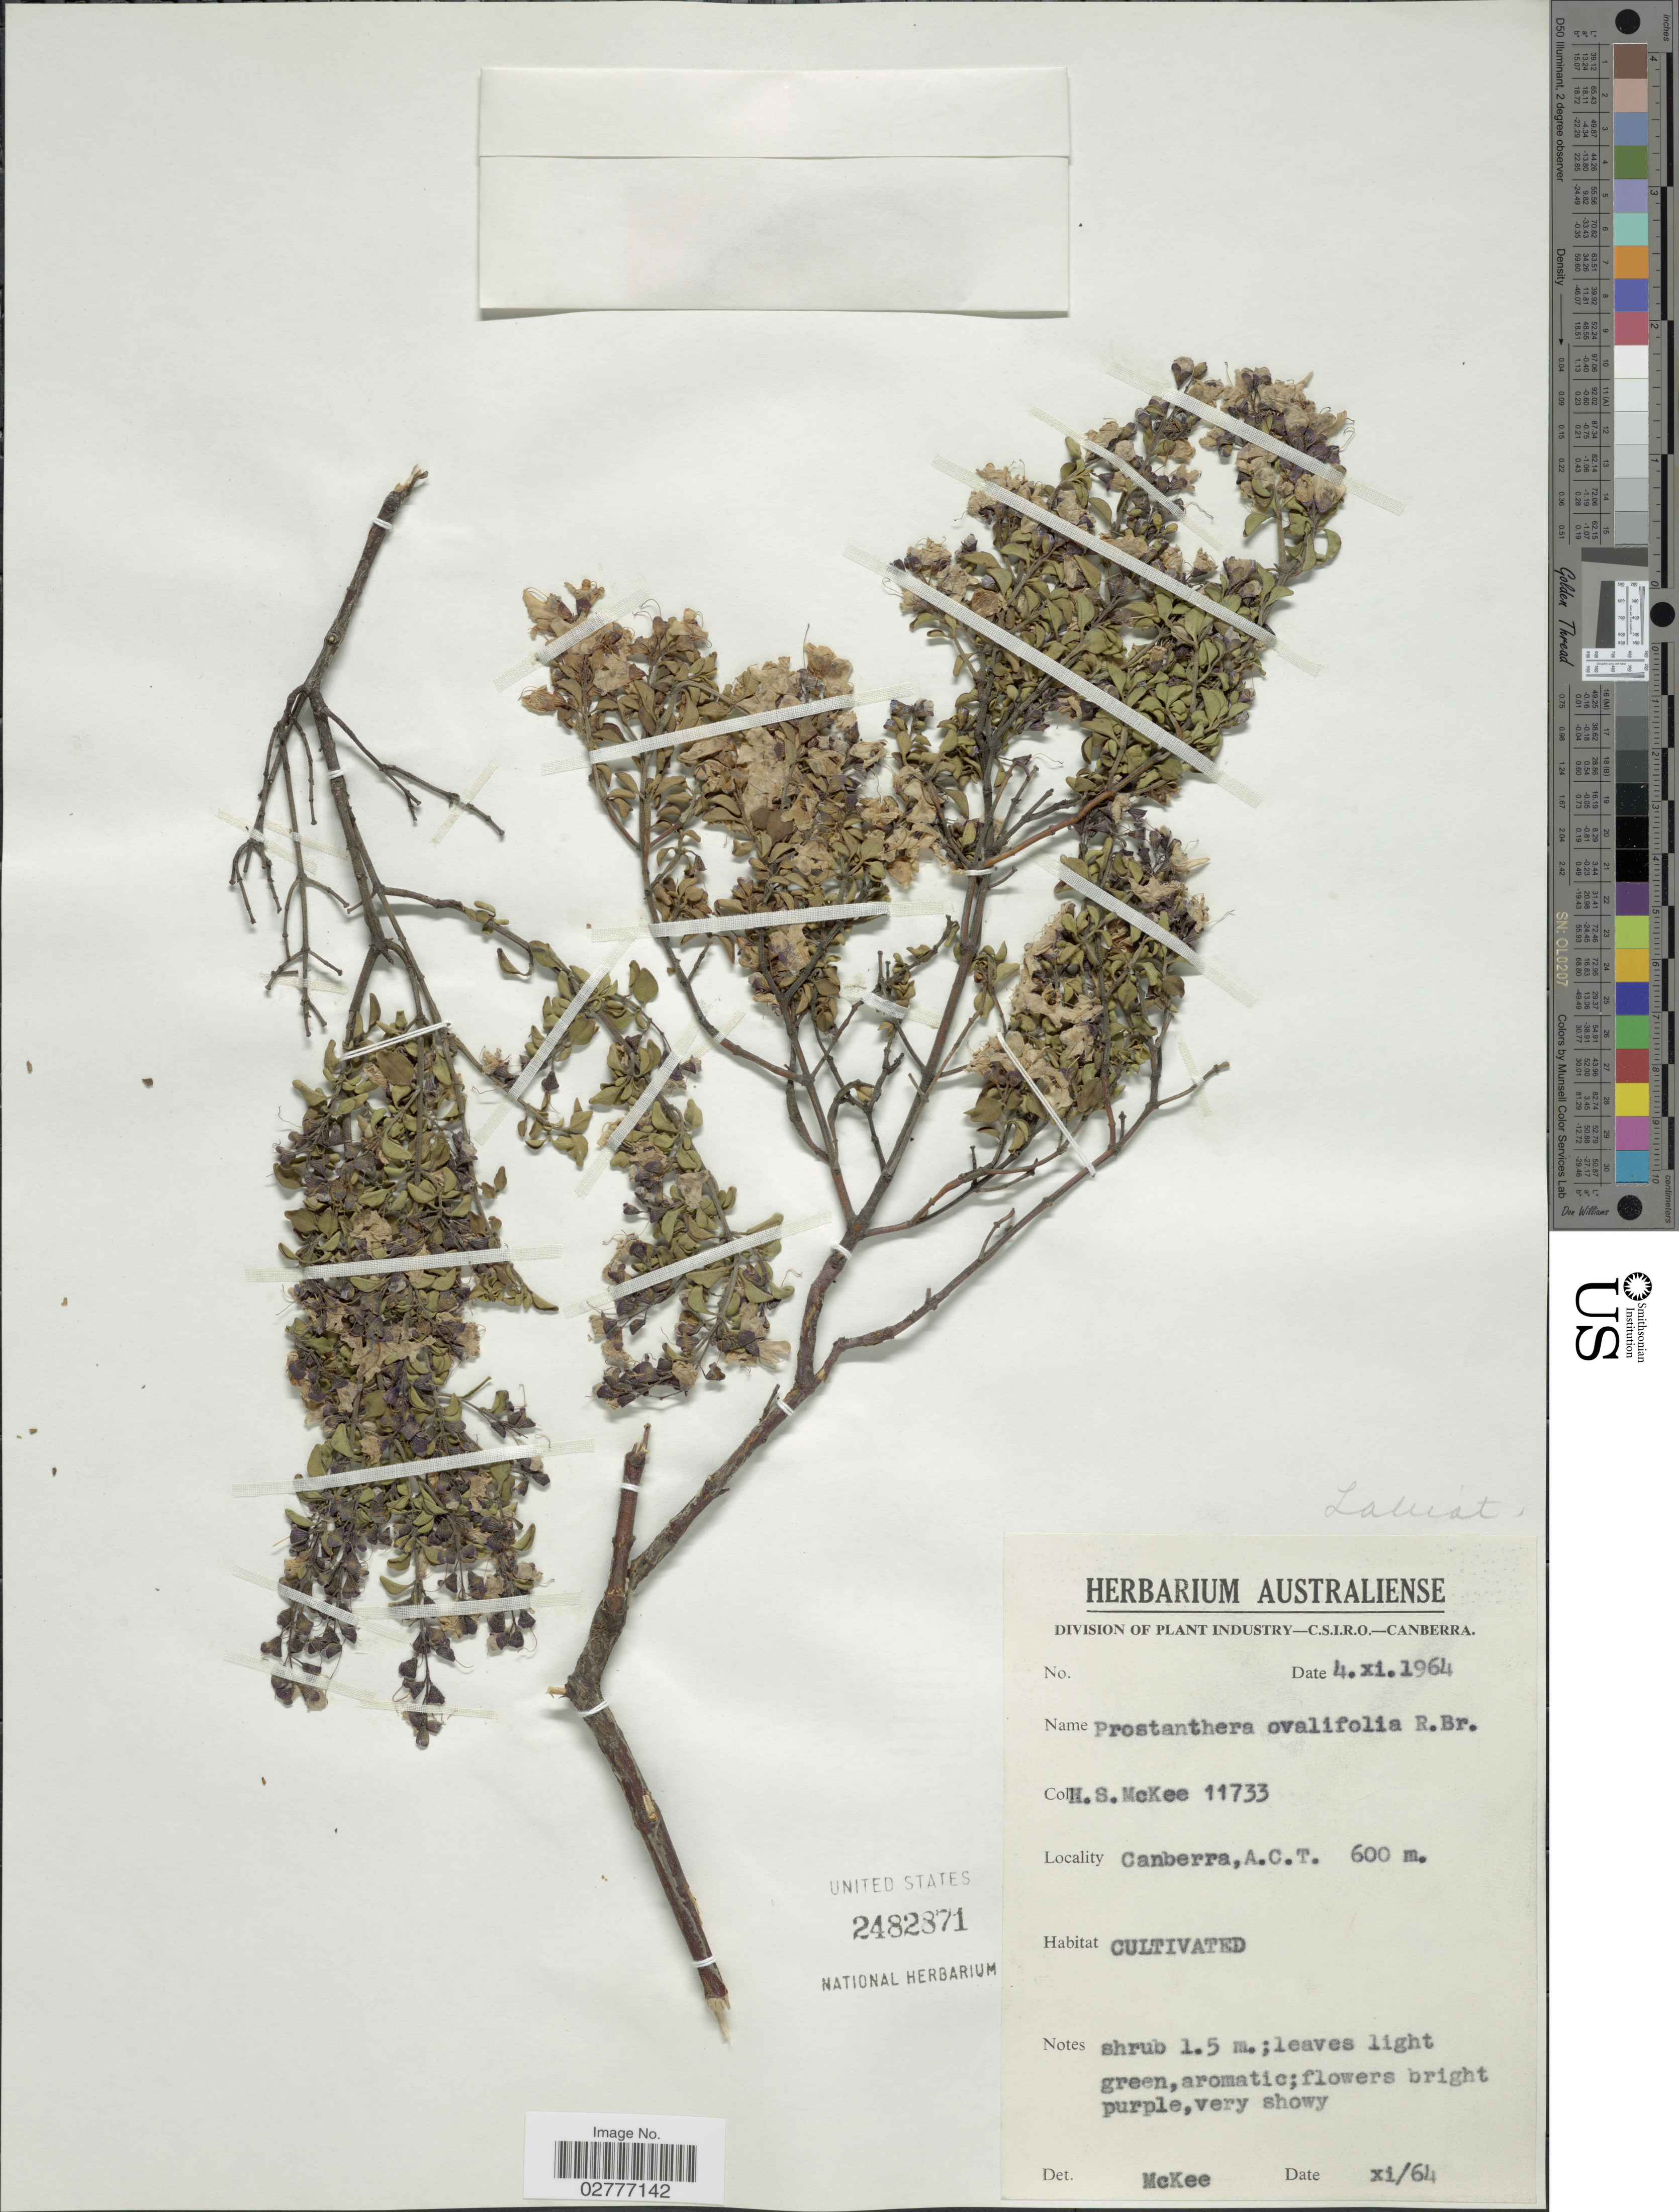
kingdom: Plantae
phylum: Tracheophyta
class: Magnoliopsida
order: Lamiales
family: Lamiaceae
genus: Prostanthera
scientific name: Prostanthera ovalifolia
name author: R. Br.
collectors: H. S. McKee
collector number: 11733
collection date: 1964-11-04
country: Australia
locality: Canberra, A.C.T.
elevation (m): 600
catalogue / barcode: US 2482871